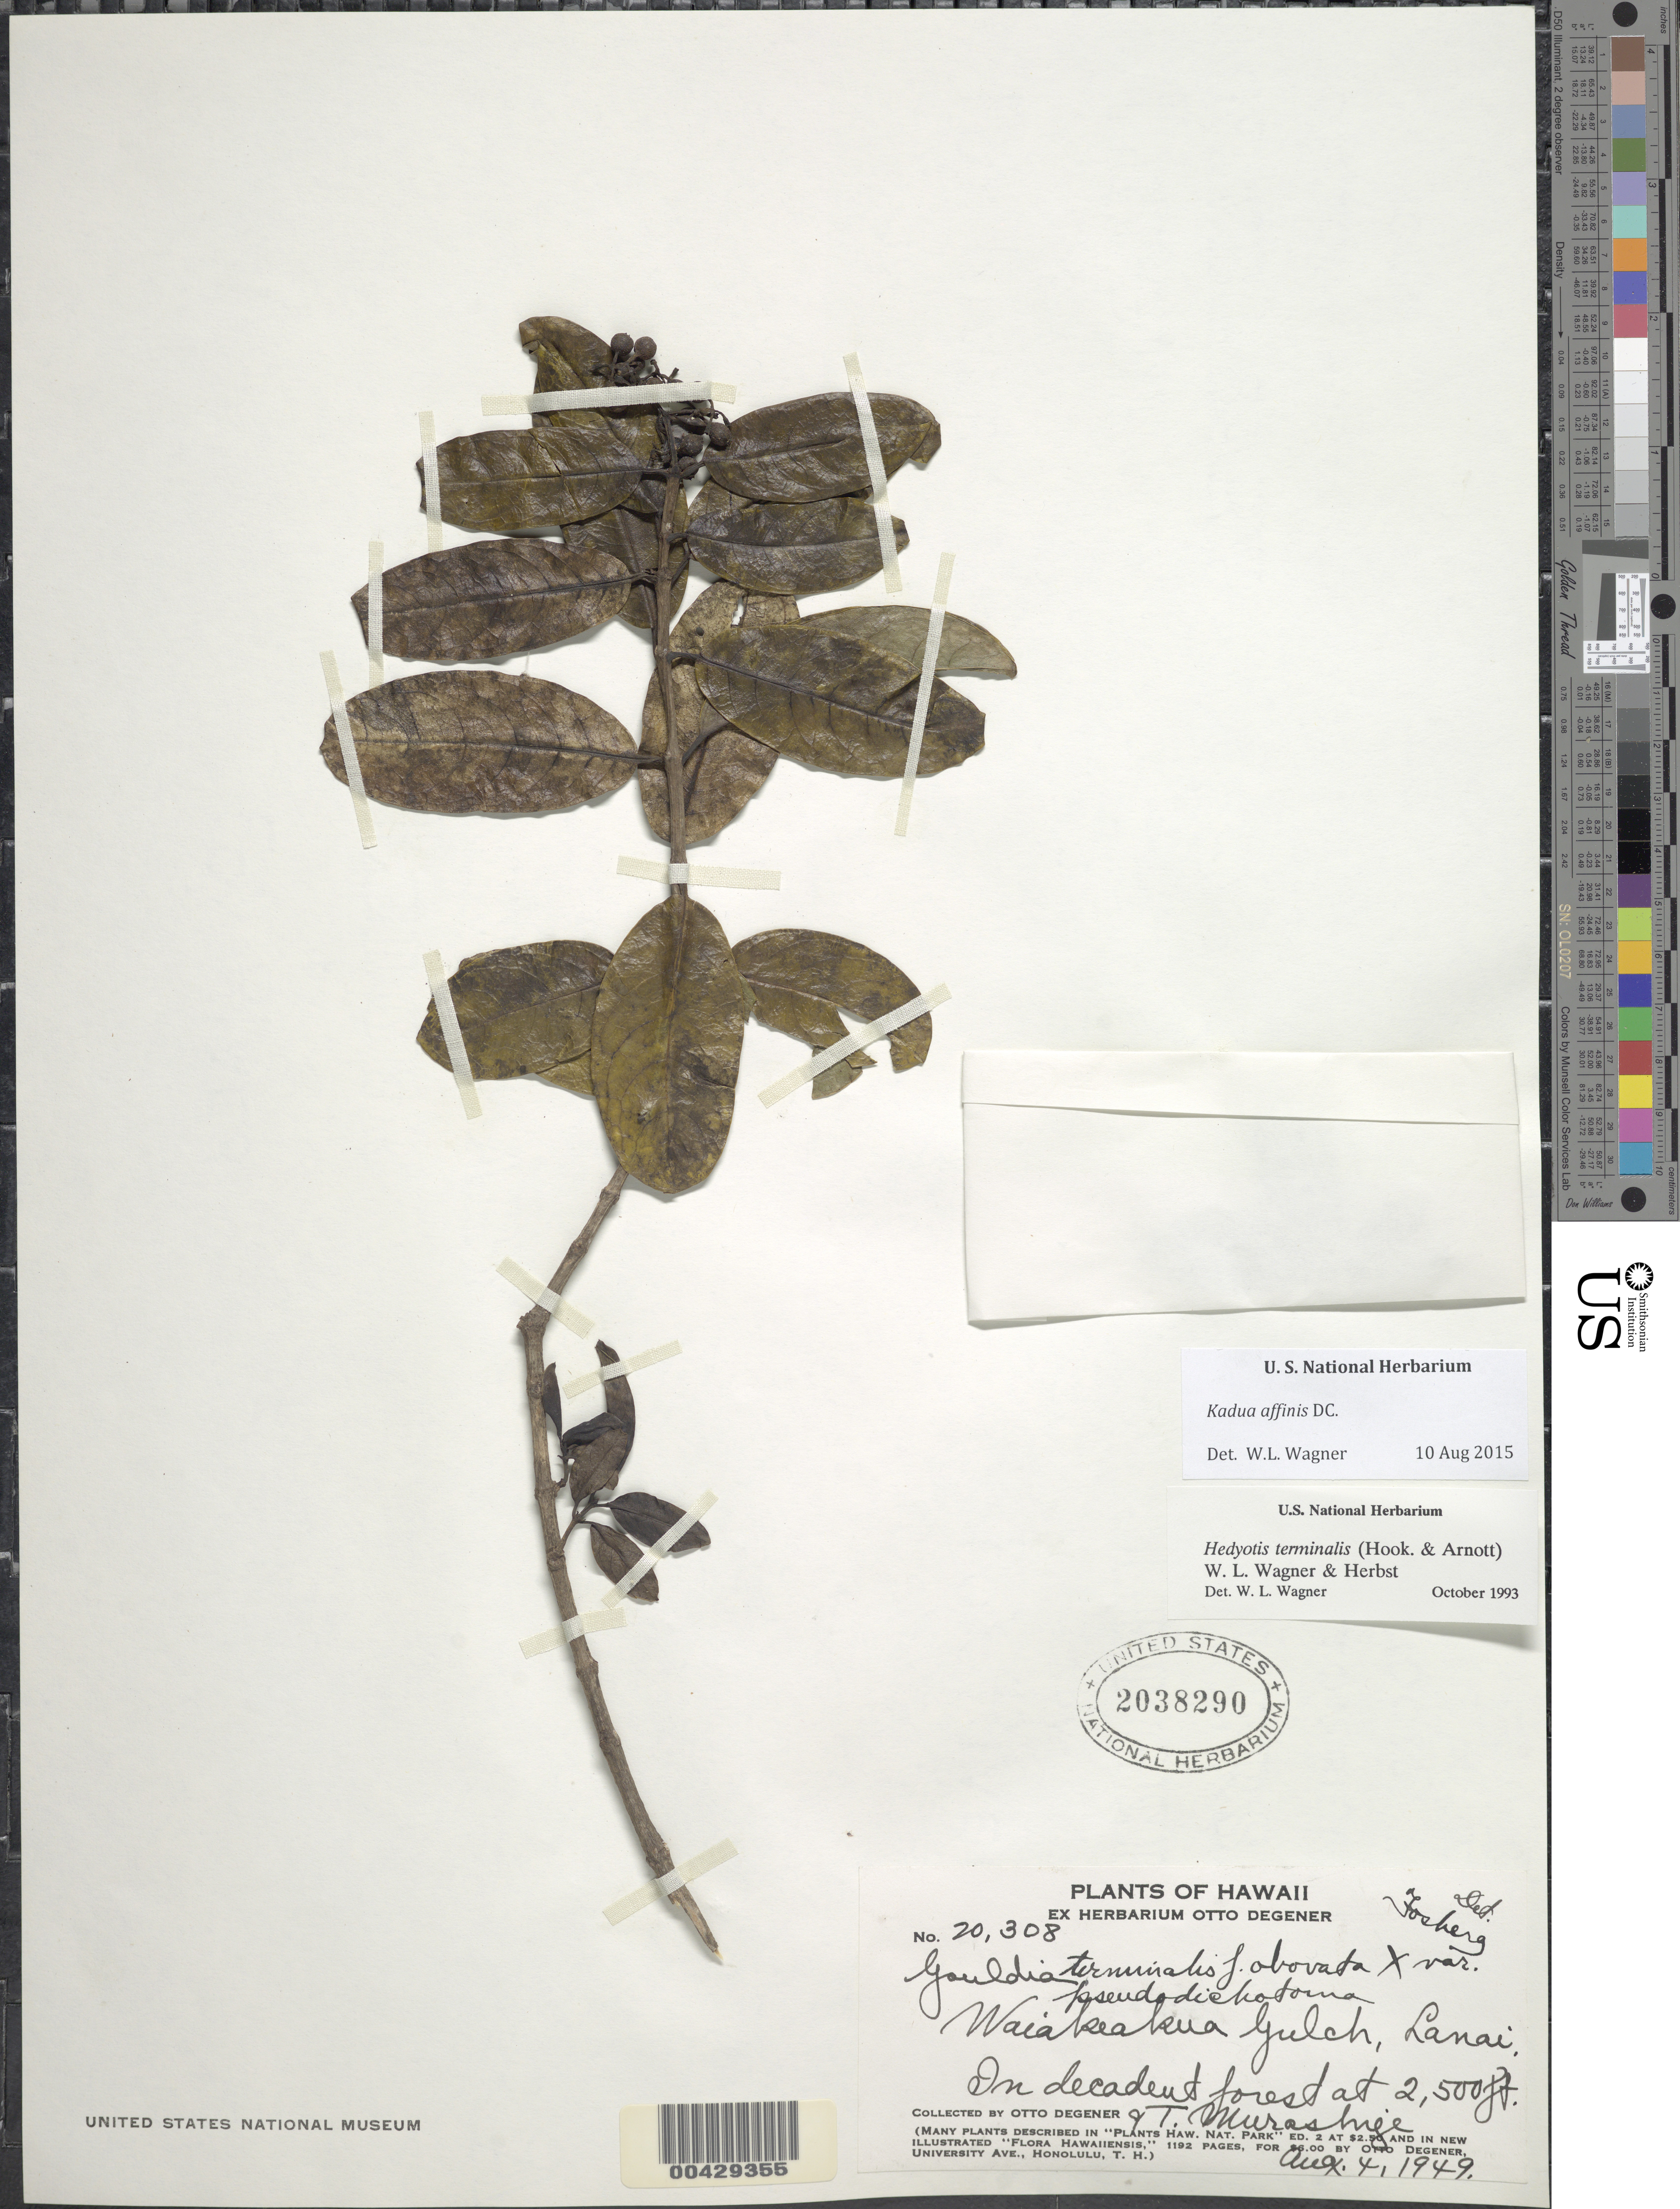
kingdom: Plantae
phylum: Tracheophyta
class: Magnoliopsida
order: Gentianales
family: Rubiaceae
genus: Kadua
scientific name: Kadua affinis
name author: DC.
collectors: O. Degener & T. Murashige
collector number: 20308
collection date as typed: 4 Aug 1949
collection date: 1949-08-04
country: United States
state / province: Hawaii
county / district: Maui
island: Lana'i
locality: Waiakeakua Gulch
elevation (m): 762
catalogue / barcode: US 2038290